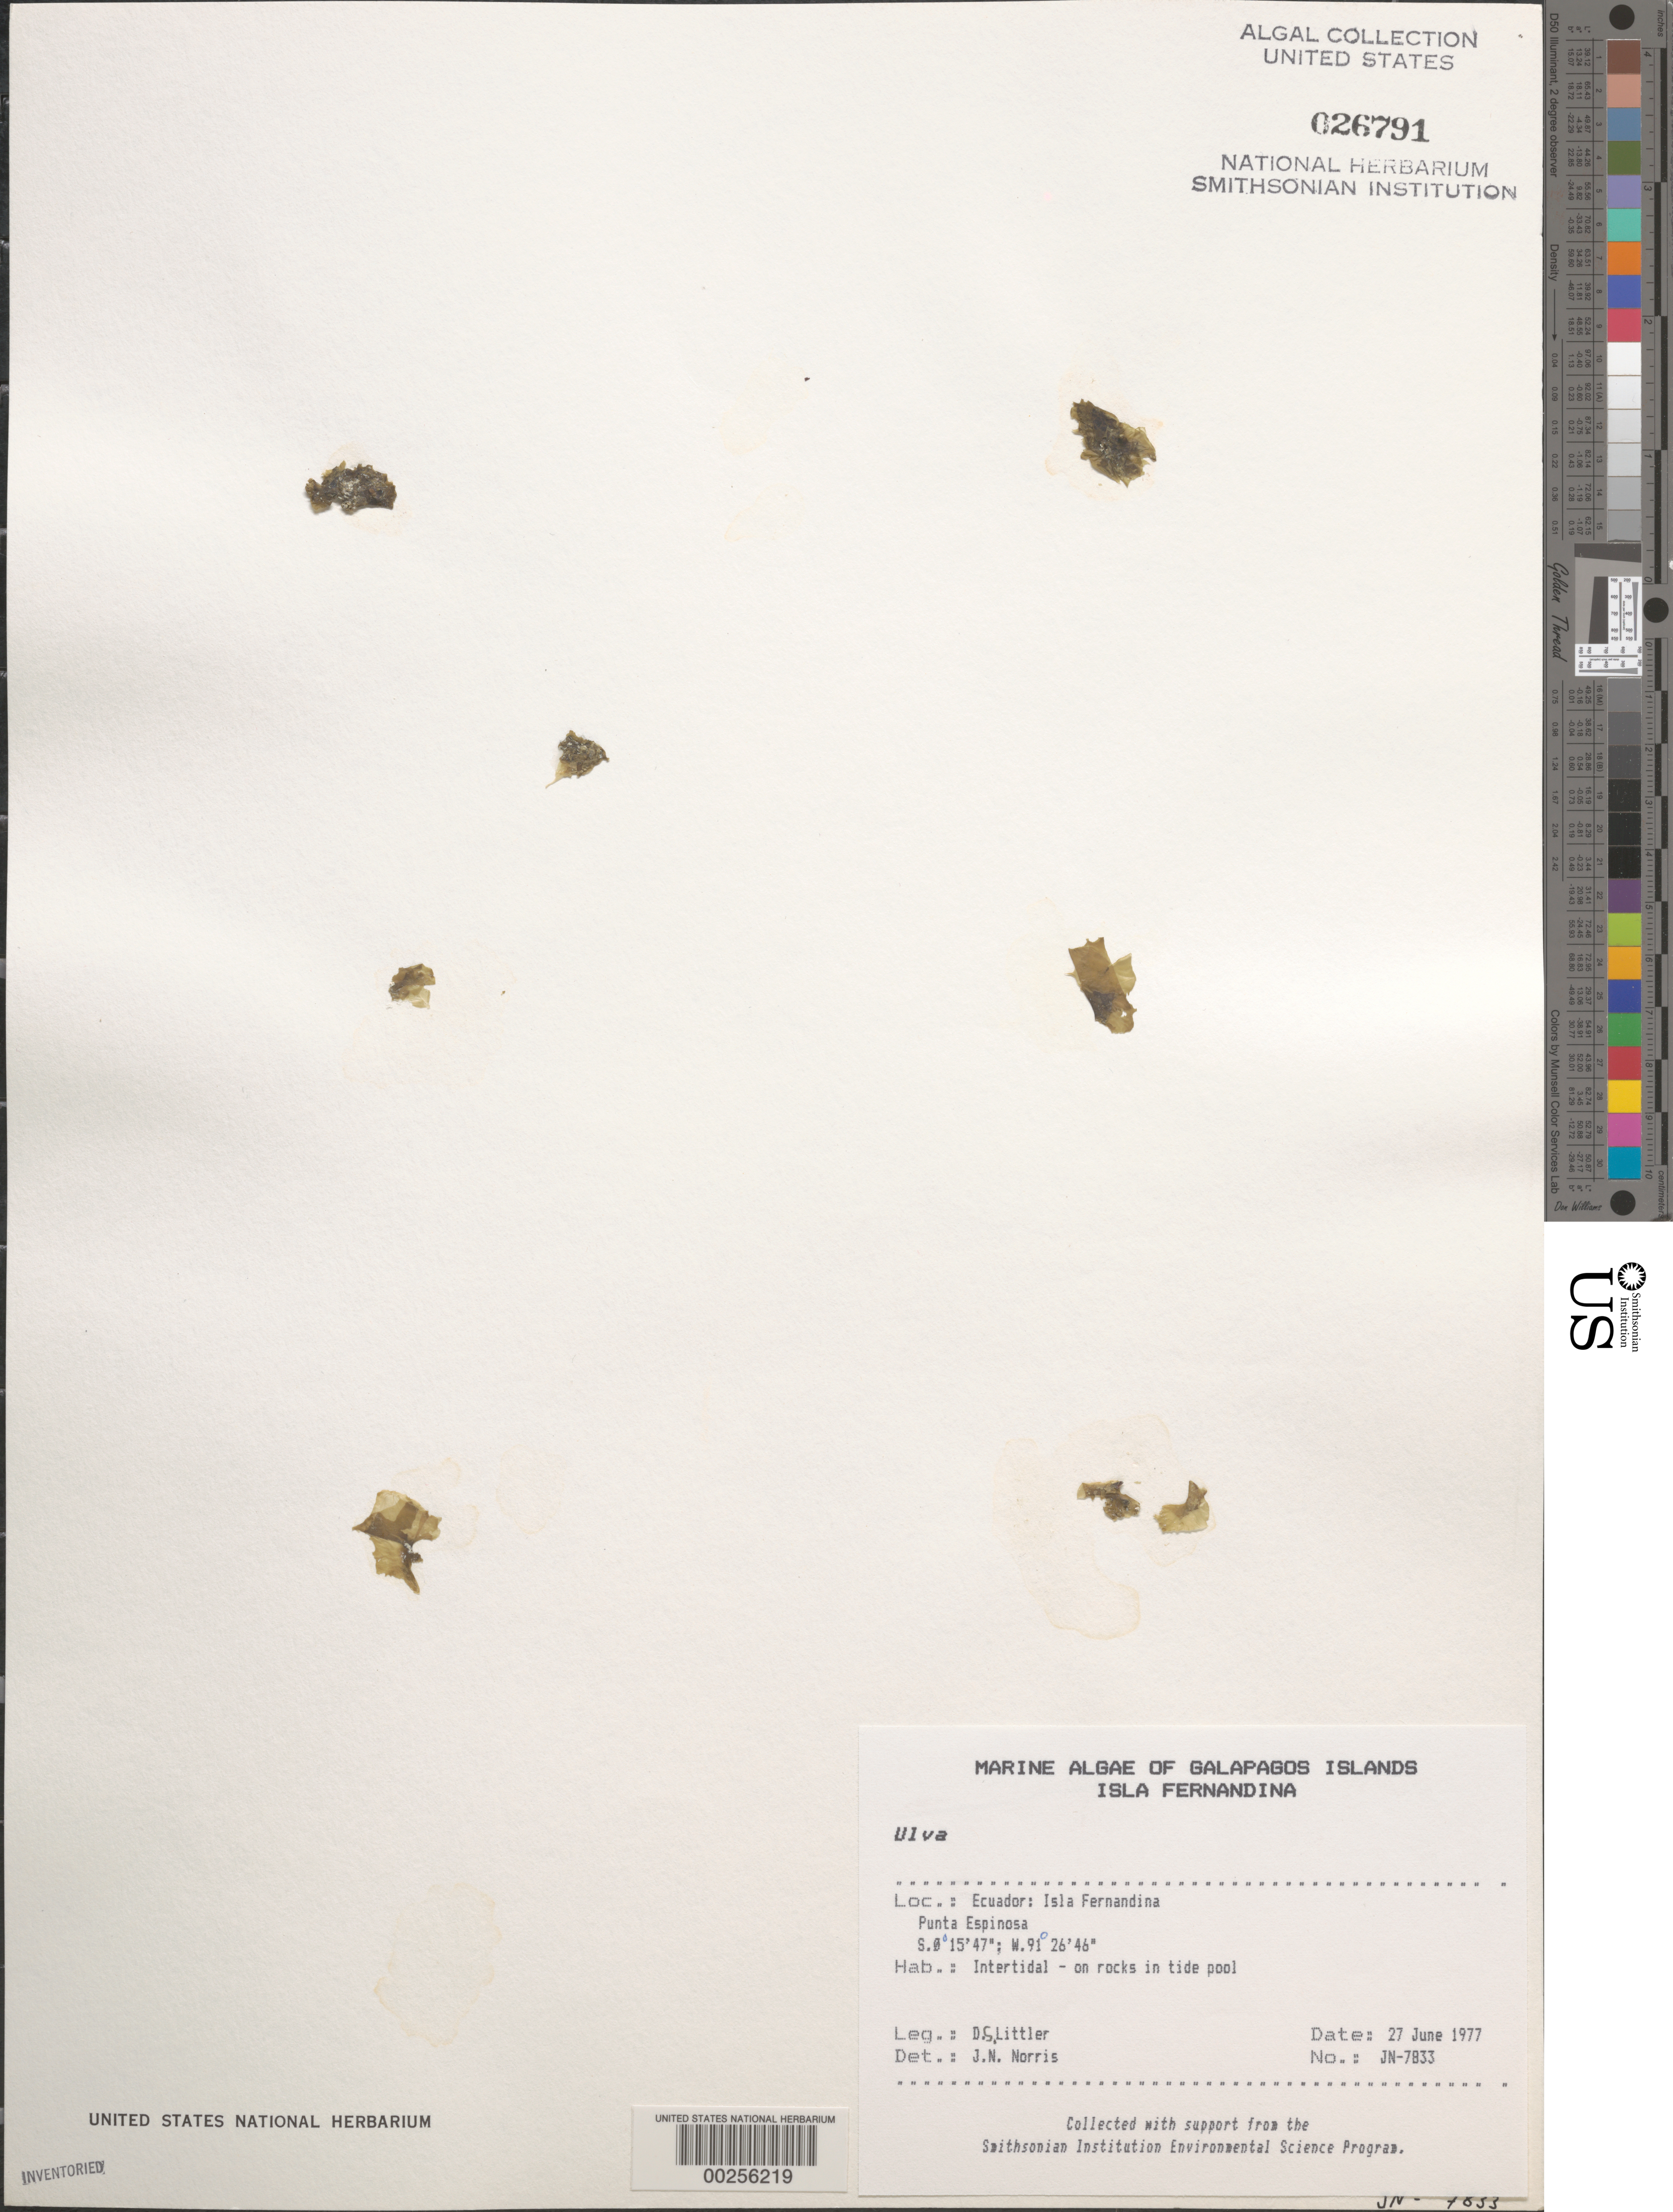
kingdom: Plantae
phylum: Chlorophyta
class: Ulvophyceae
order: Ulvales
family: Ulvaceae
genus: Ulva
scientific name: Ulva sp.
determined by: Norris, James N.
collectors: D. S. Littler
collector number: Jn-7833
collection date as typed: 27 Jun 1977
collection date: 1977-06-27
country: Ecuador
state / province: Colón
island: Fernandina [Narborough]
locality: Punta Espinosa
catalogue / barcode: US 26791